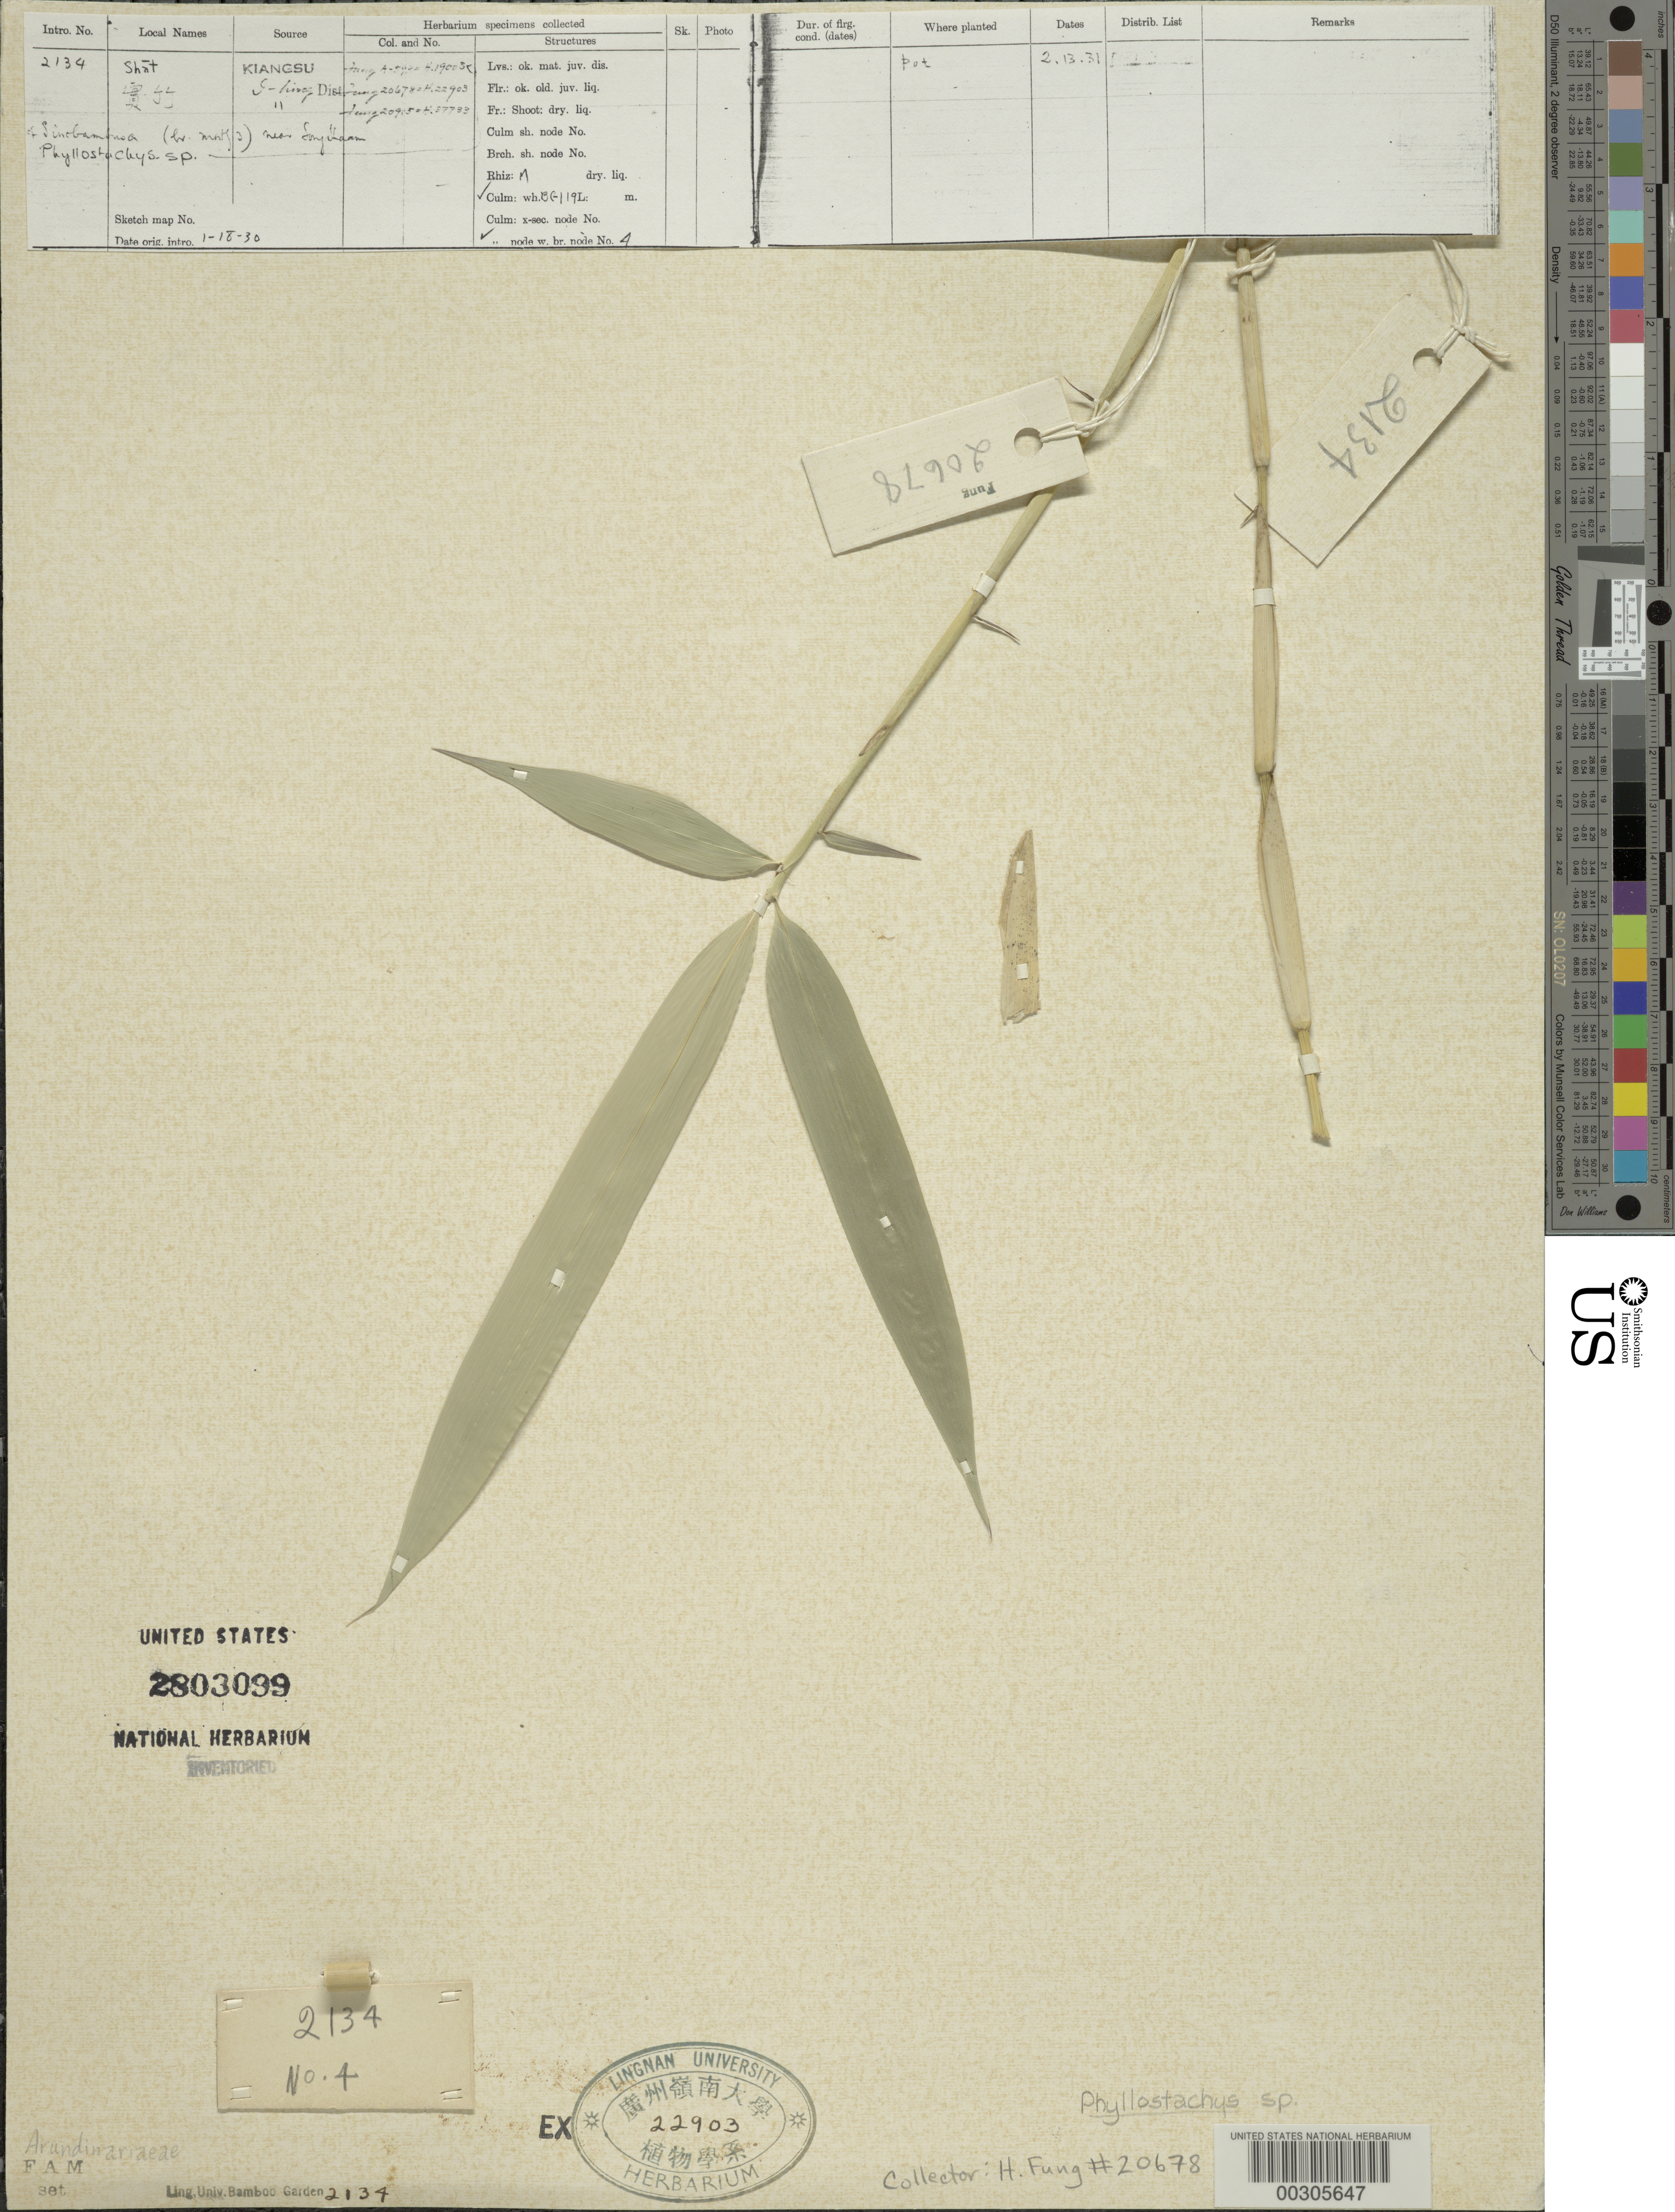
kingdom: Plantae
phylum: Tracheophyta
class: Liliopsida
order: Poales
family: Poaceae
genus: Phyllostachys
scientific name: Phyllostachys sp.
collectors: H. L. Fung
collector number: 20678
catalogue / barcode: US 2803099